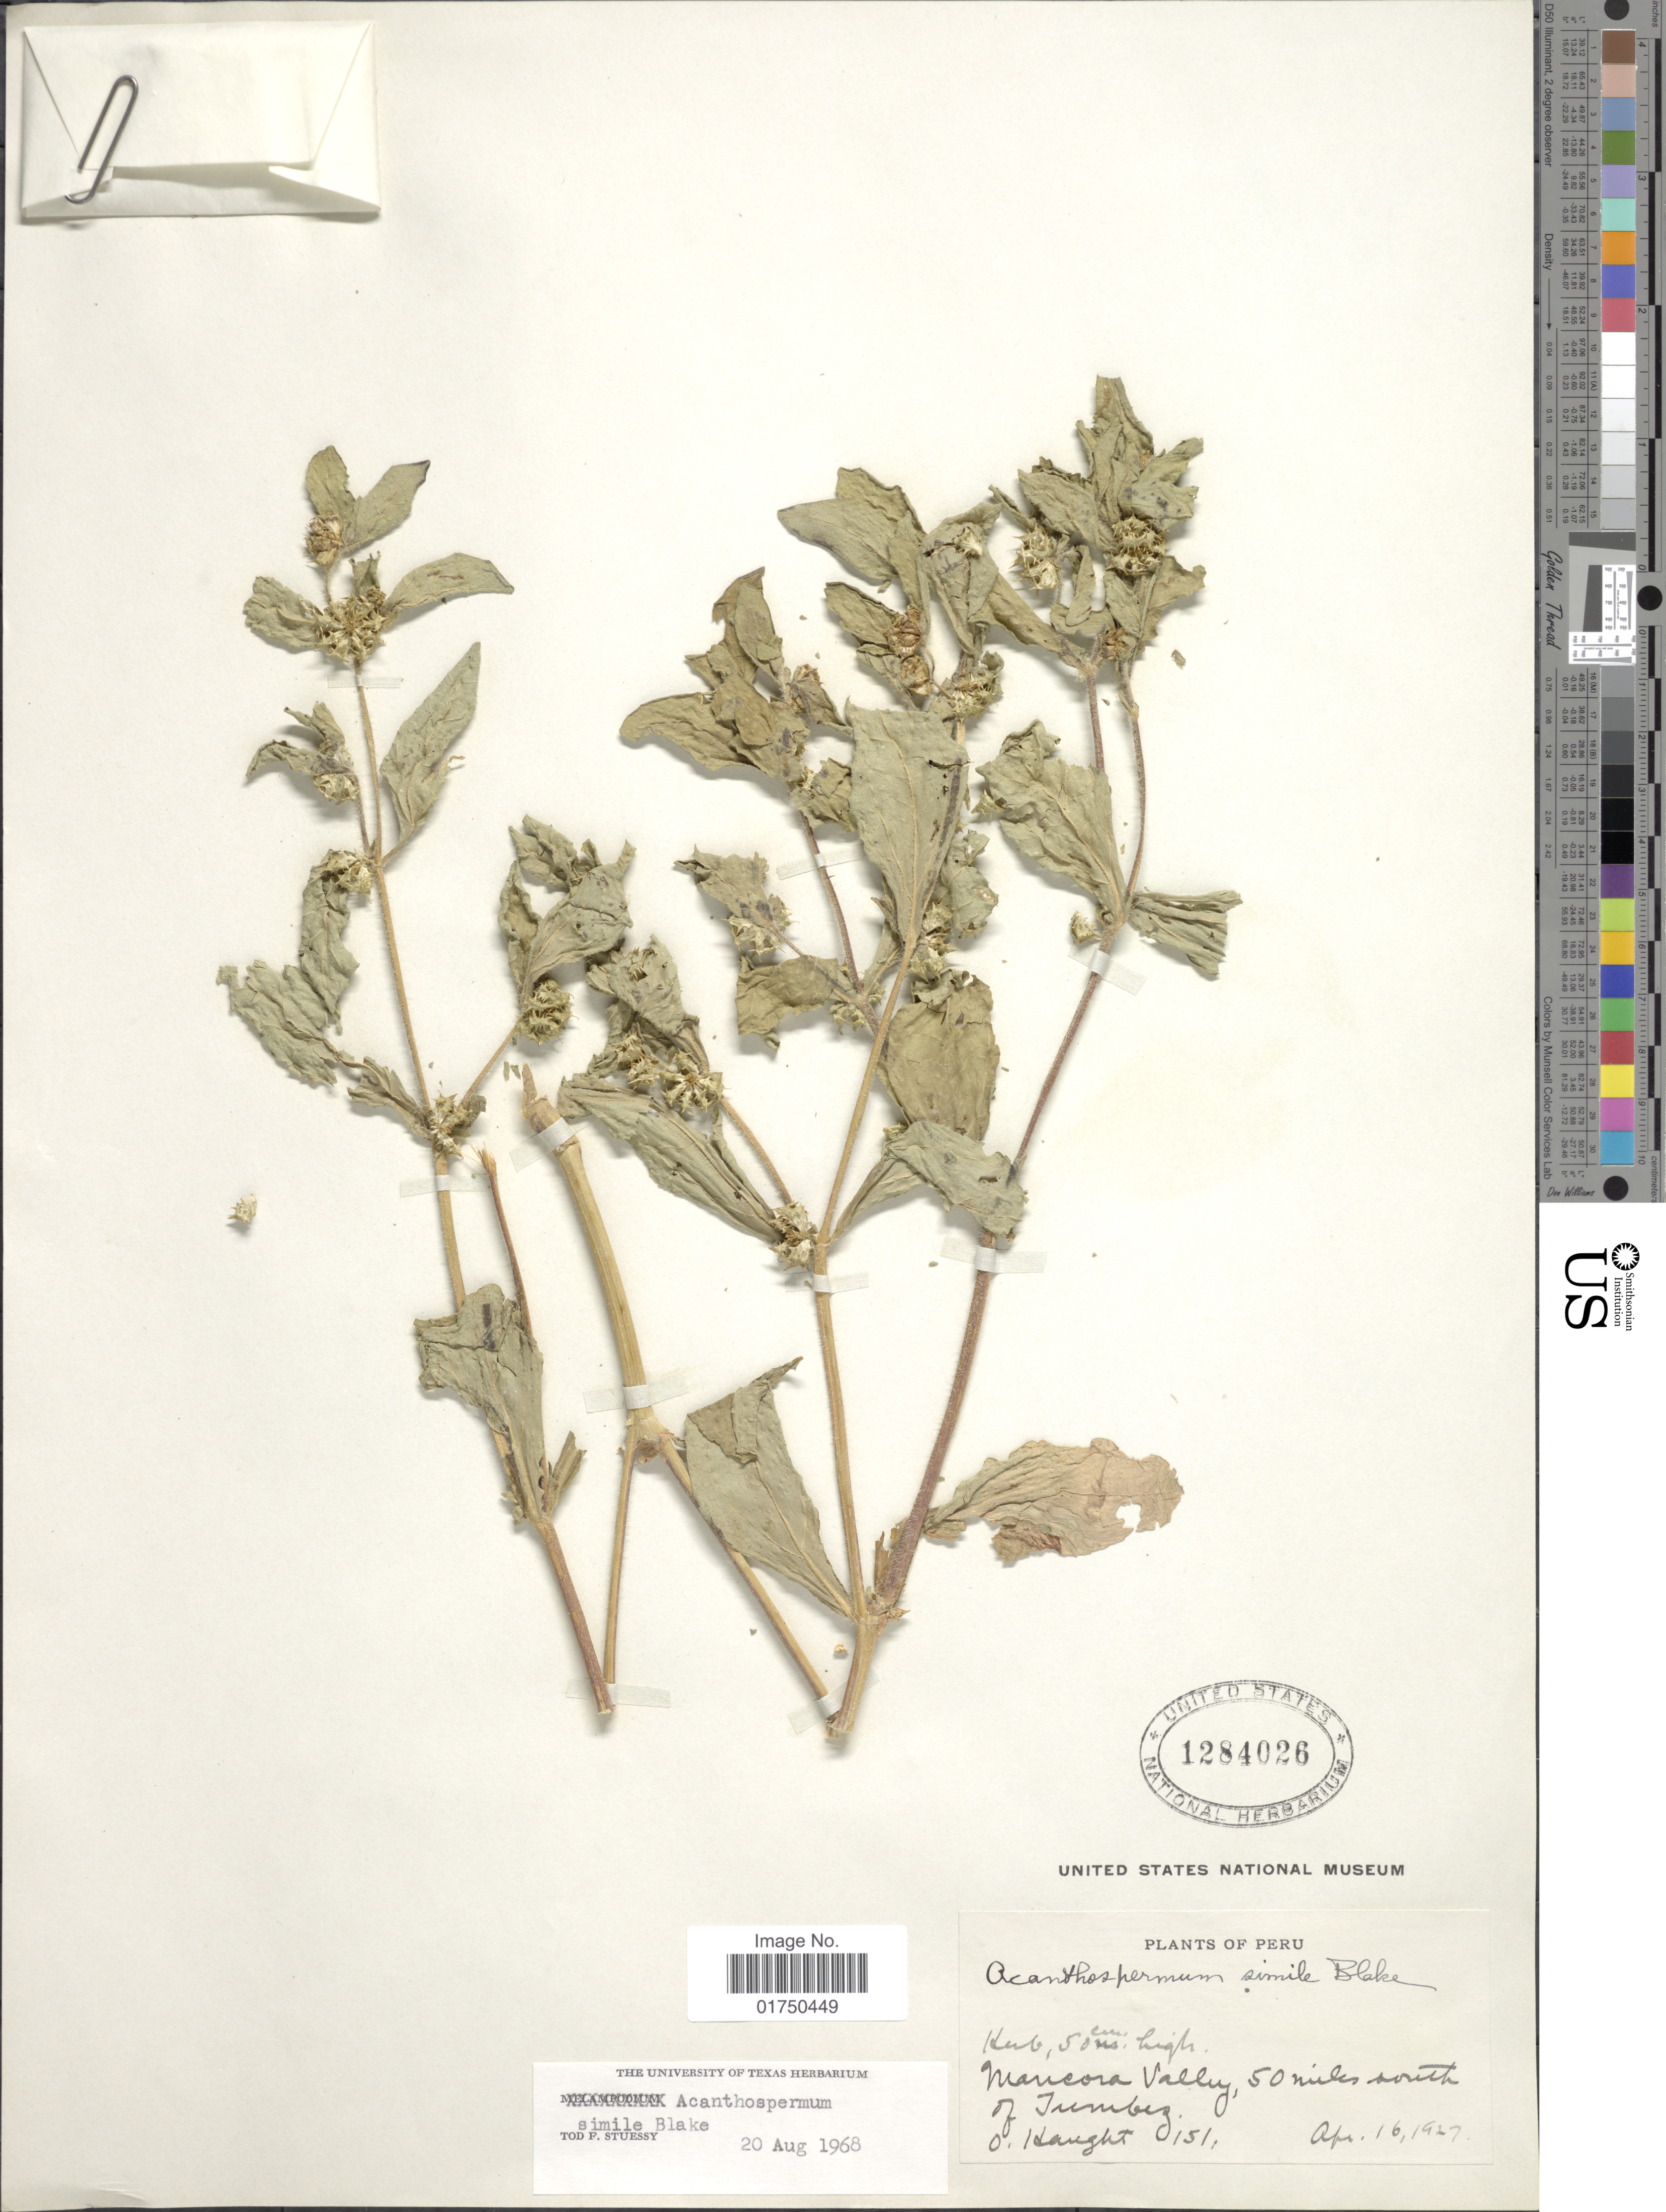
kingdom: Plantae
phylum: Tracheophyta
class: Magnoliopsida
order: Asterales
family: Asteraceae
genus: Acanthospermum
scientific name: Acanthospermum simile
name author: S.F. Blake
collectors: O. Haught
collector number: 151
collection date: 1927-04-16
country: Peru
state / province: Tumbes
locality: Mancora Valley, 50 miles south of Tumbez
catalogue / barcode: US 1284026